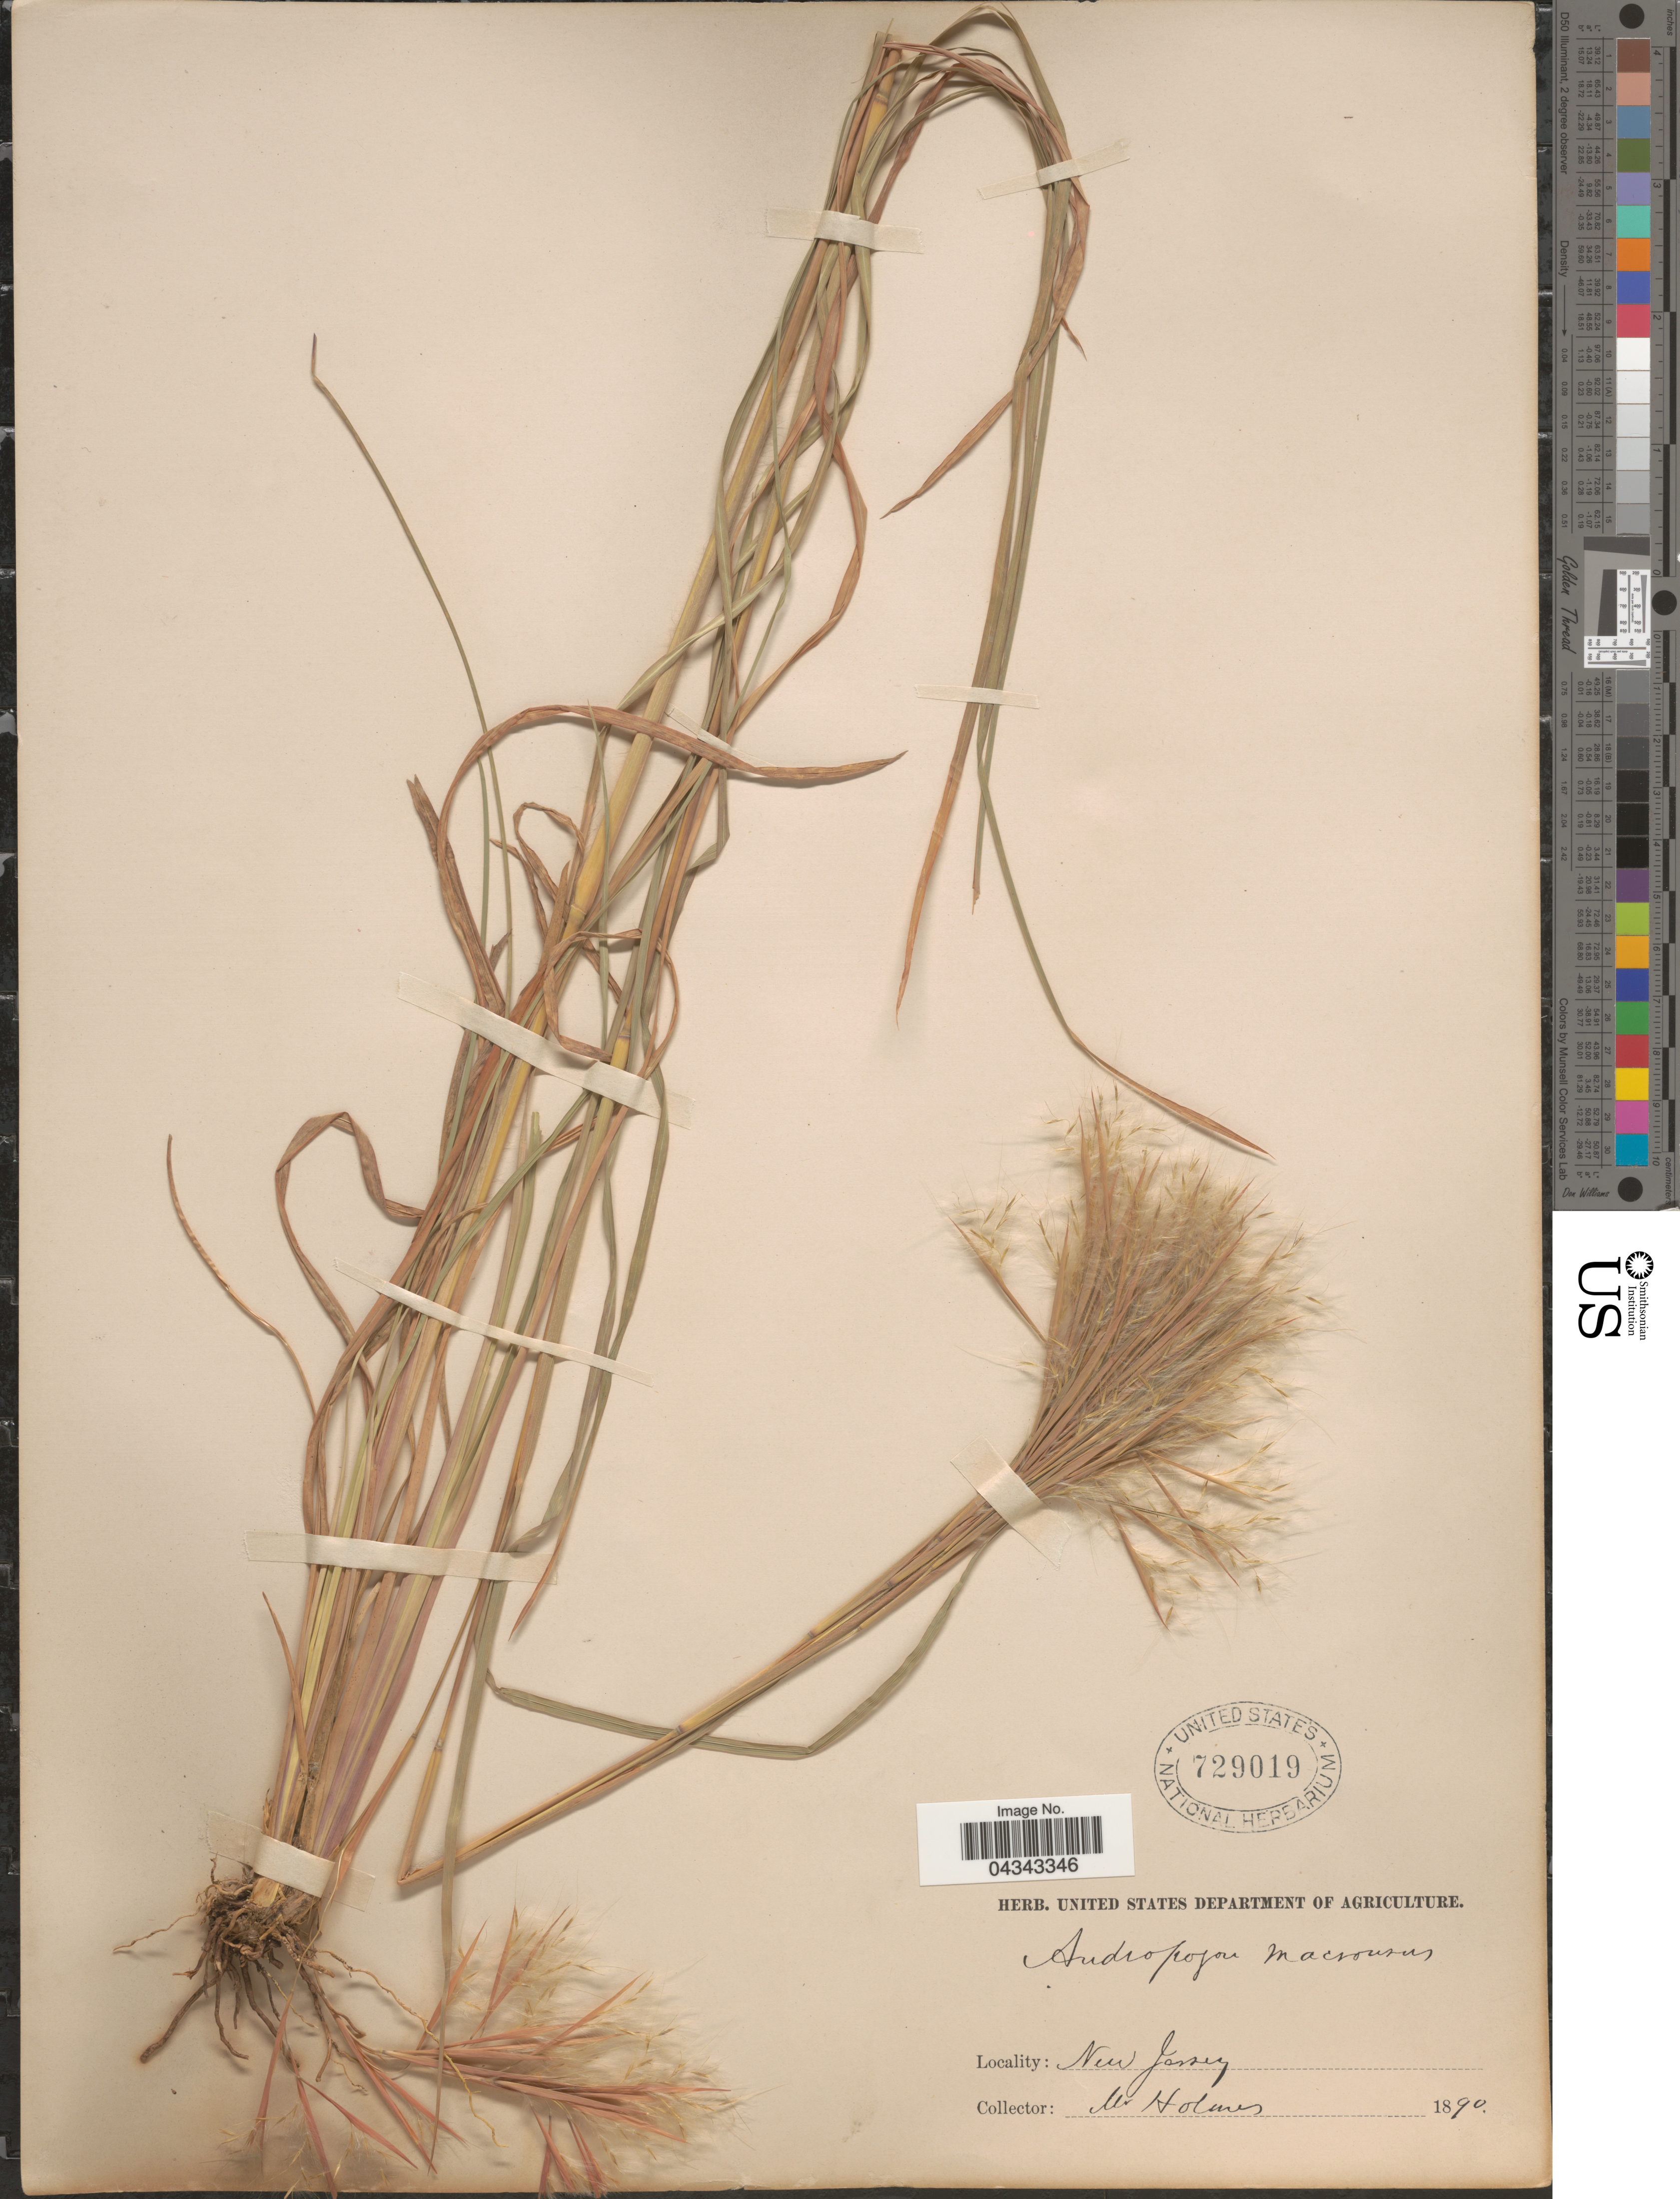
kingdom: Plantae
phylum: Tracheophyta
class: Liliopsida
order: Poales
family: Poaceae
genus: Andropogon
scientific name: Andropogon glomeratus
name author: (Walter) Britton, Stearns & Poggenb.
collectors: -. Holmes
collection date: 1890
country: United States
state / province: New Jersey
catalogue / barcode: US 729019